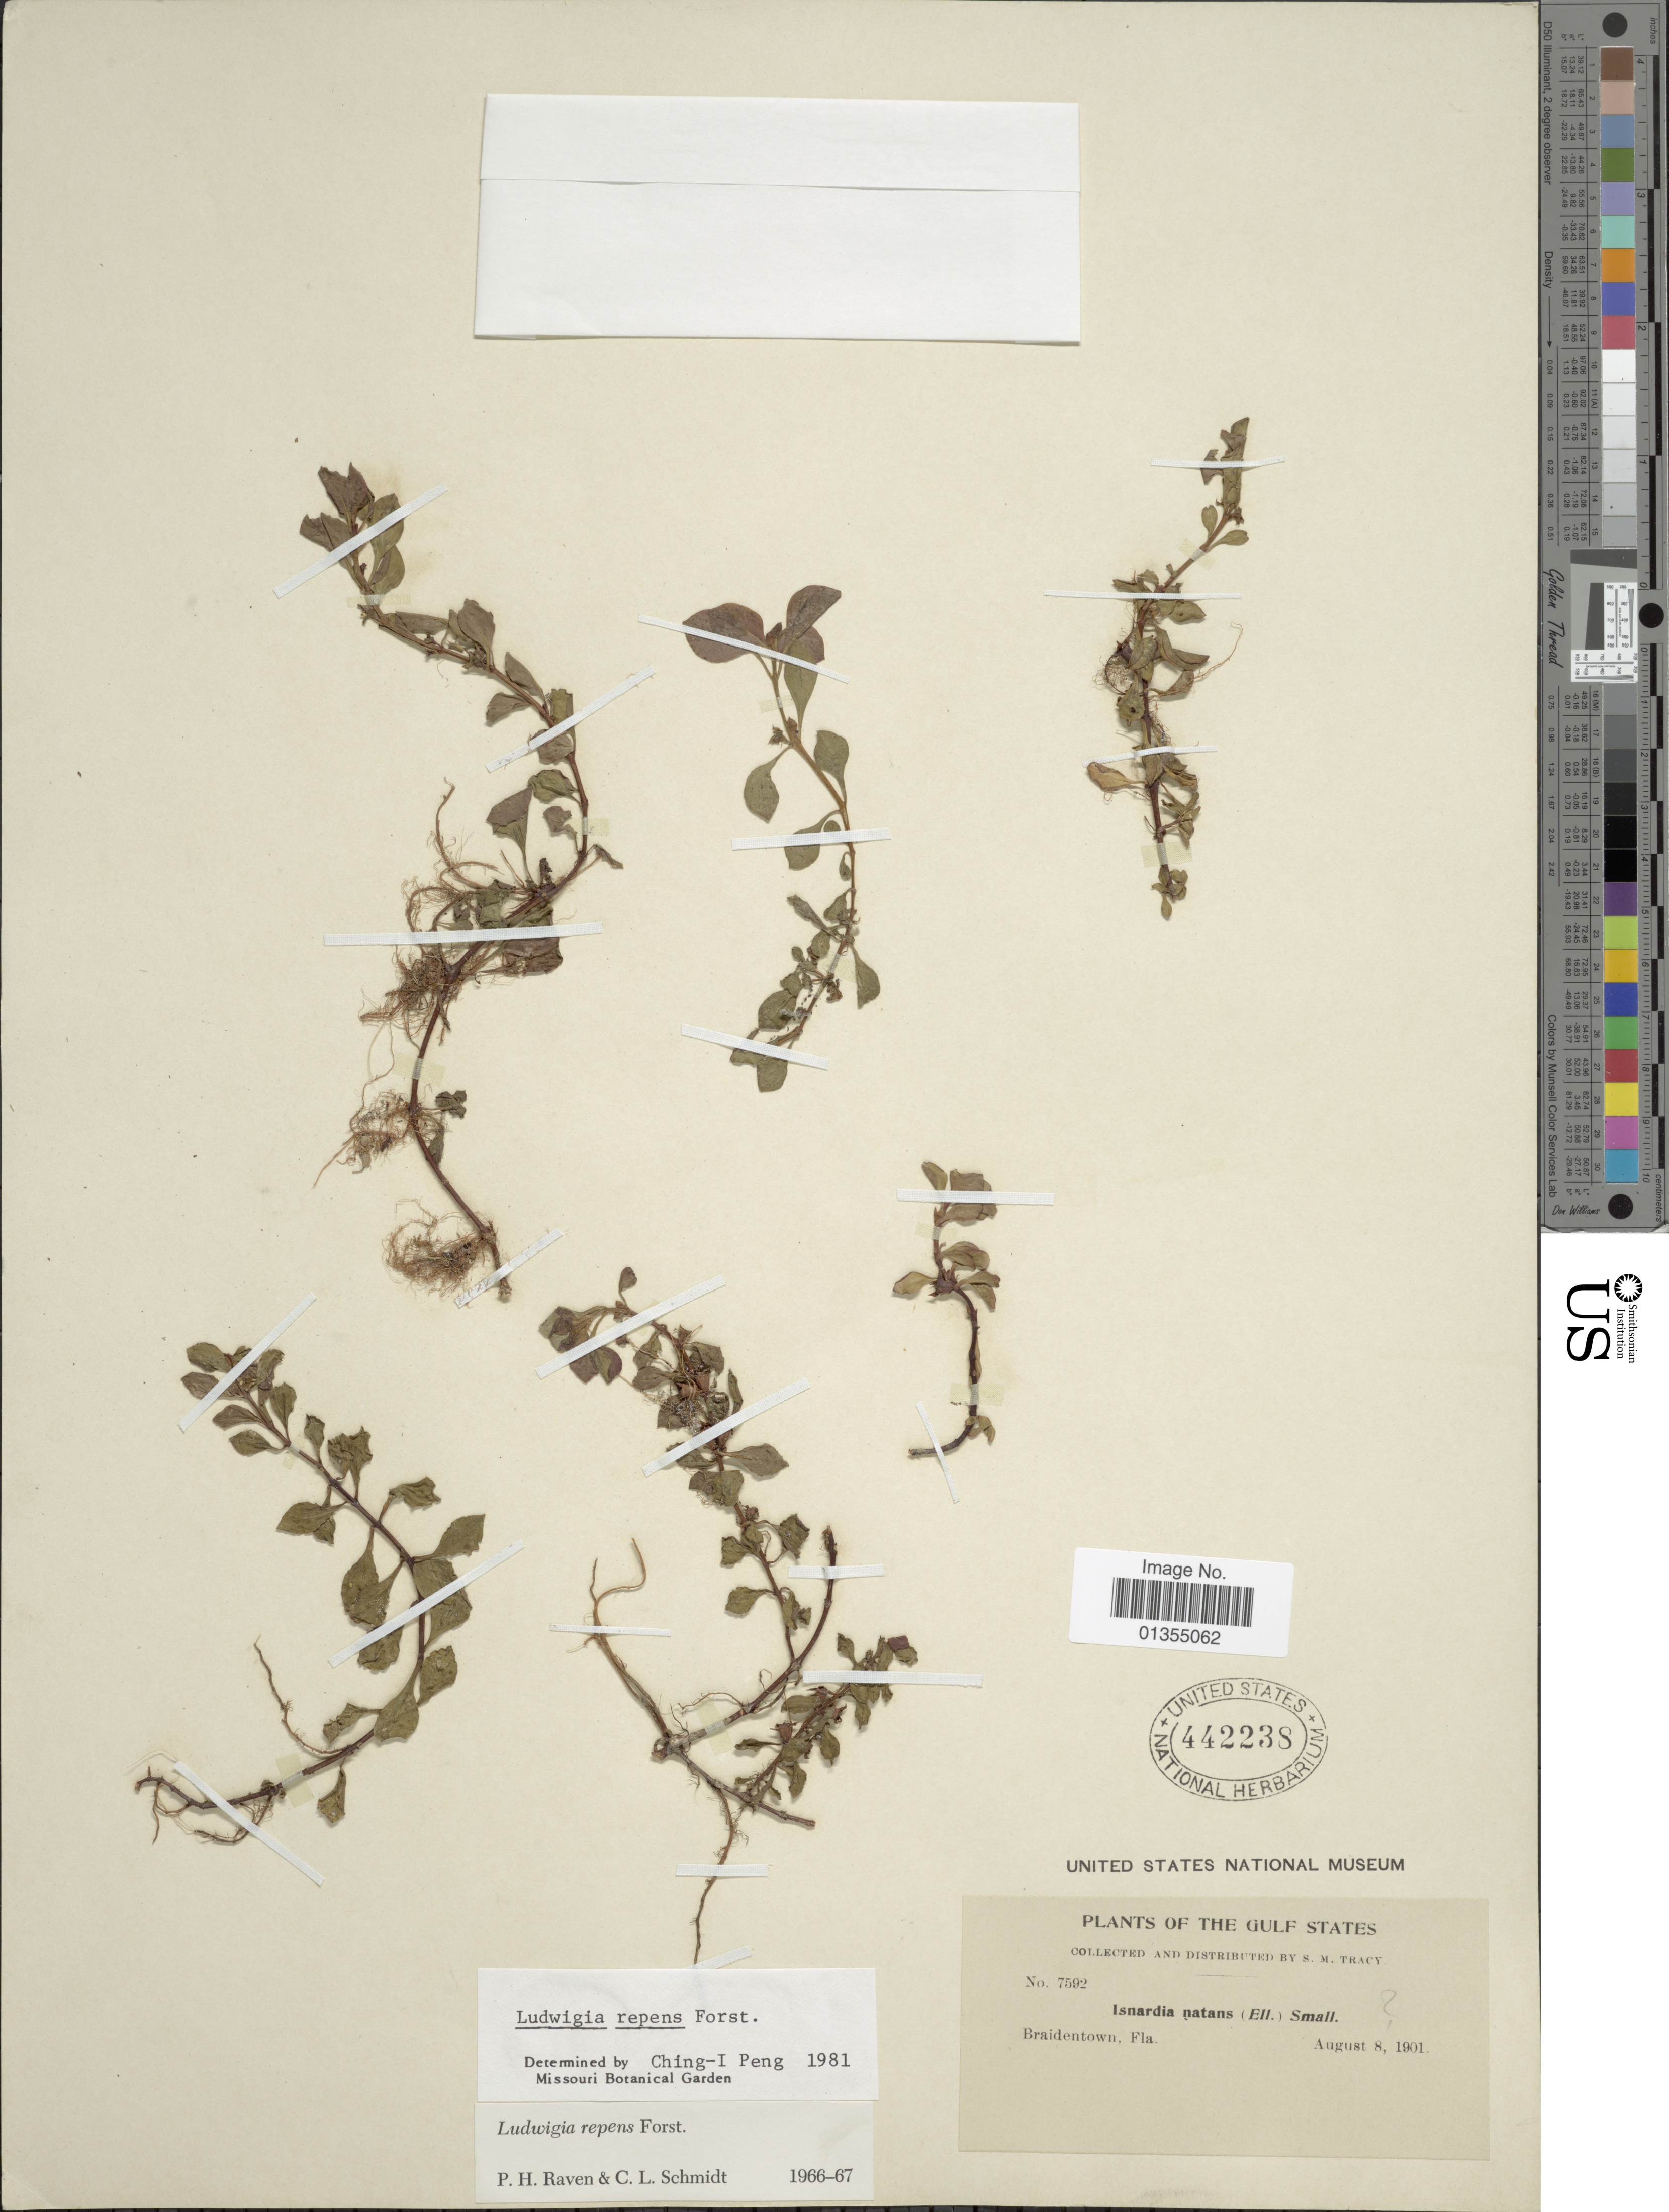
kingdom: Plantae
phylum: Tracheophyta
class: Magnoliopsida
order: Myrtales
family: Onagraceae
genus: Ludwigia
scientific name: Ludwigia repens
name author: J.R. Forst.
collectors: S. M. Tracy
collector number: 7592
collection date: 1901-08-08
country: United States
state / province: Florida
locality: Gulf States, Braidentown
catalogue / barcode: US 442238